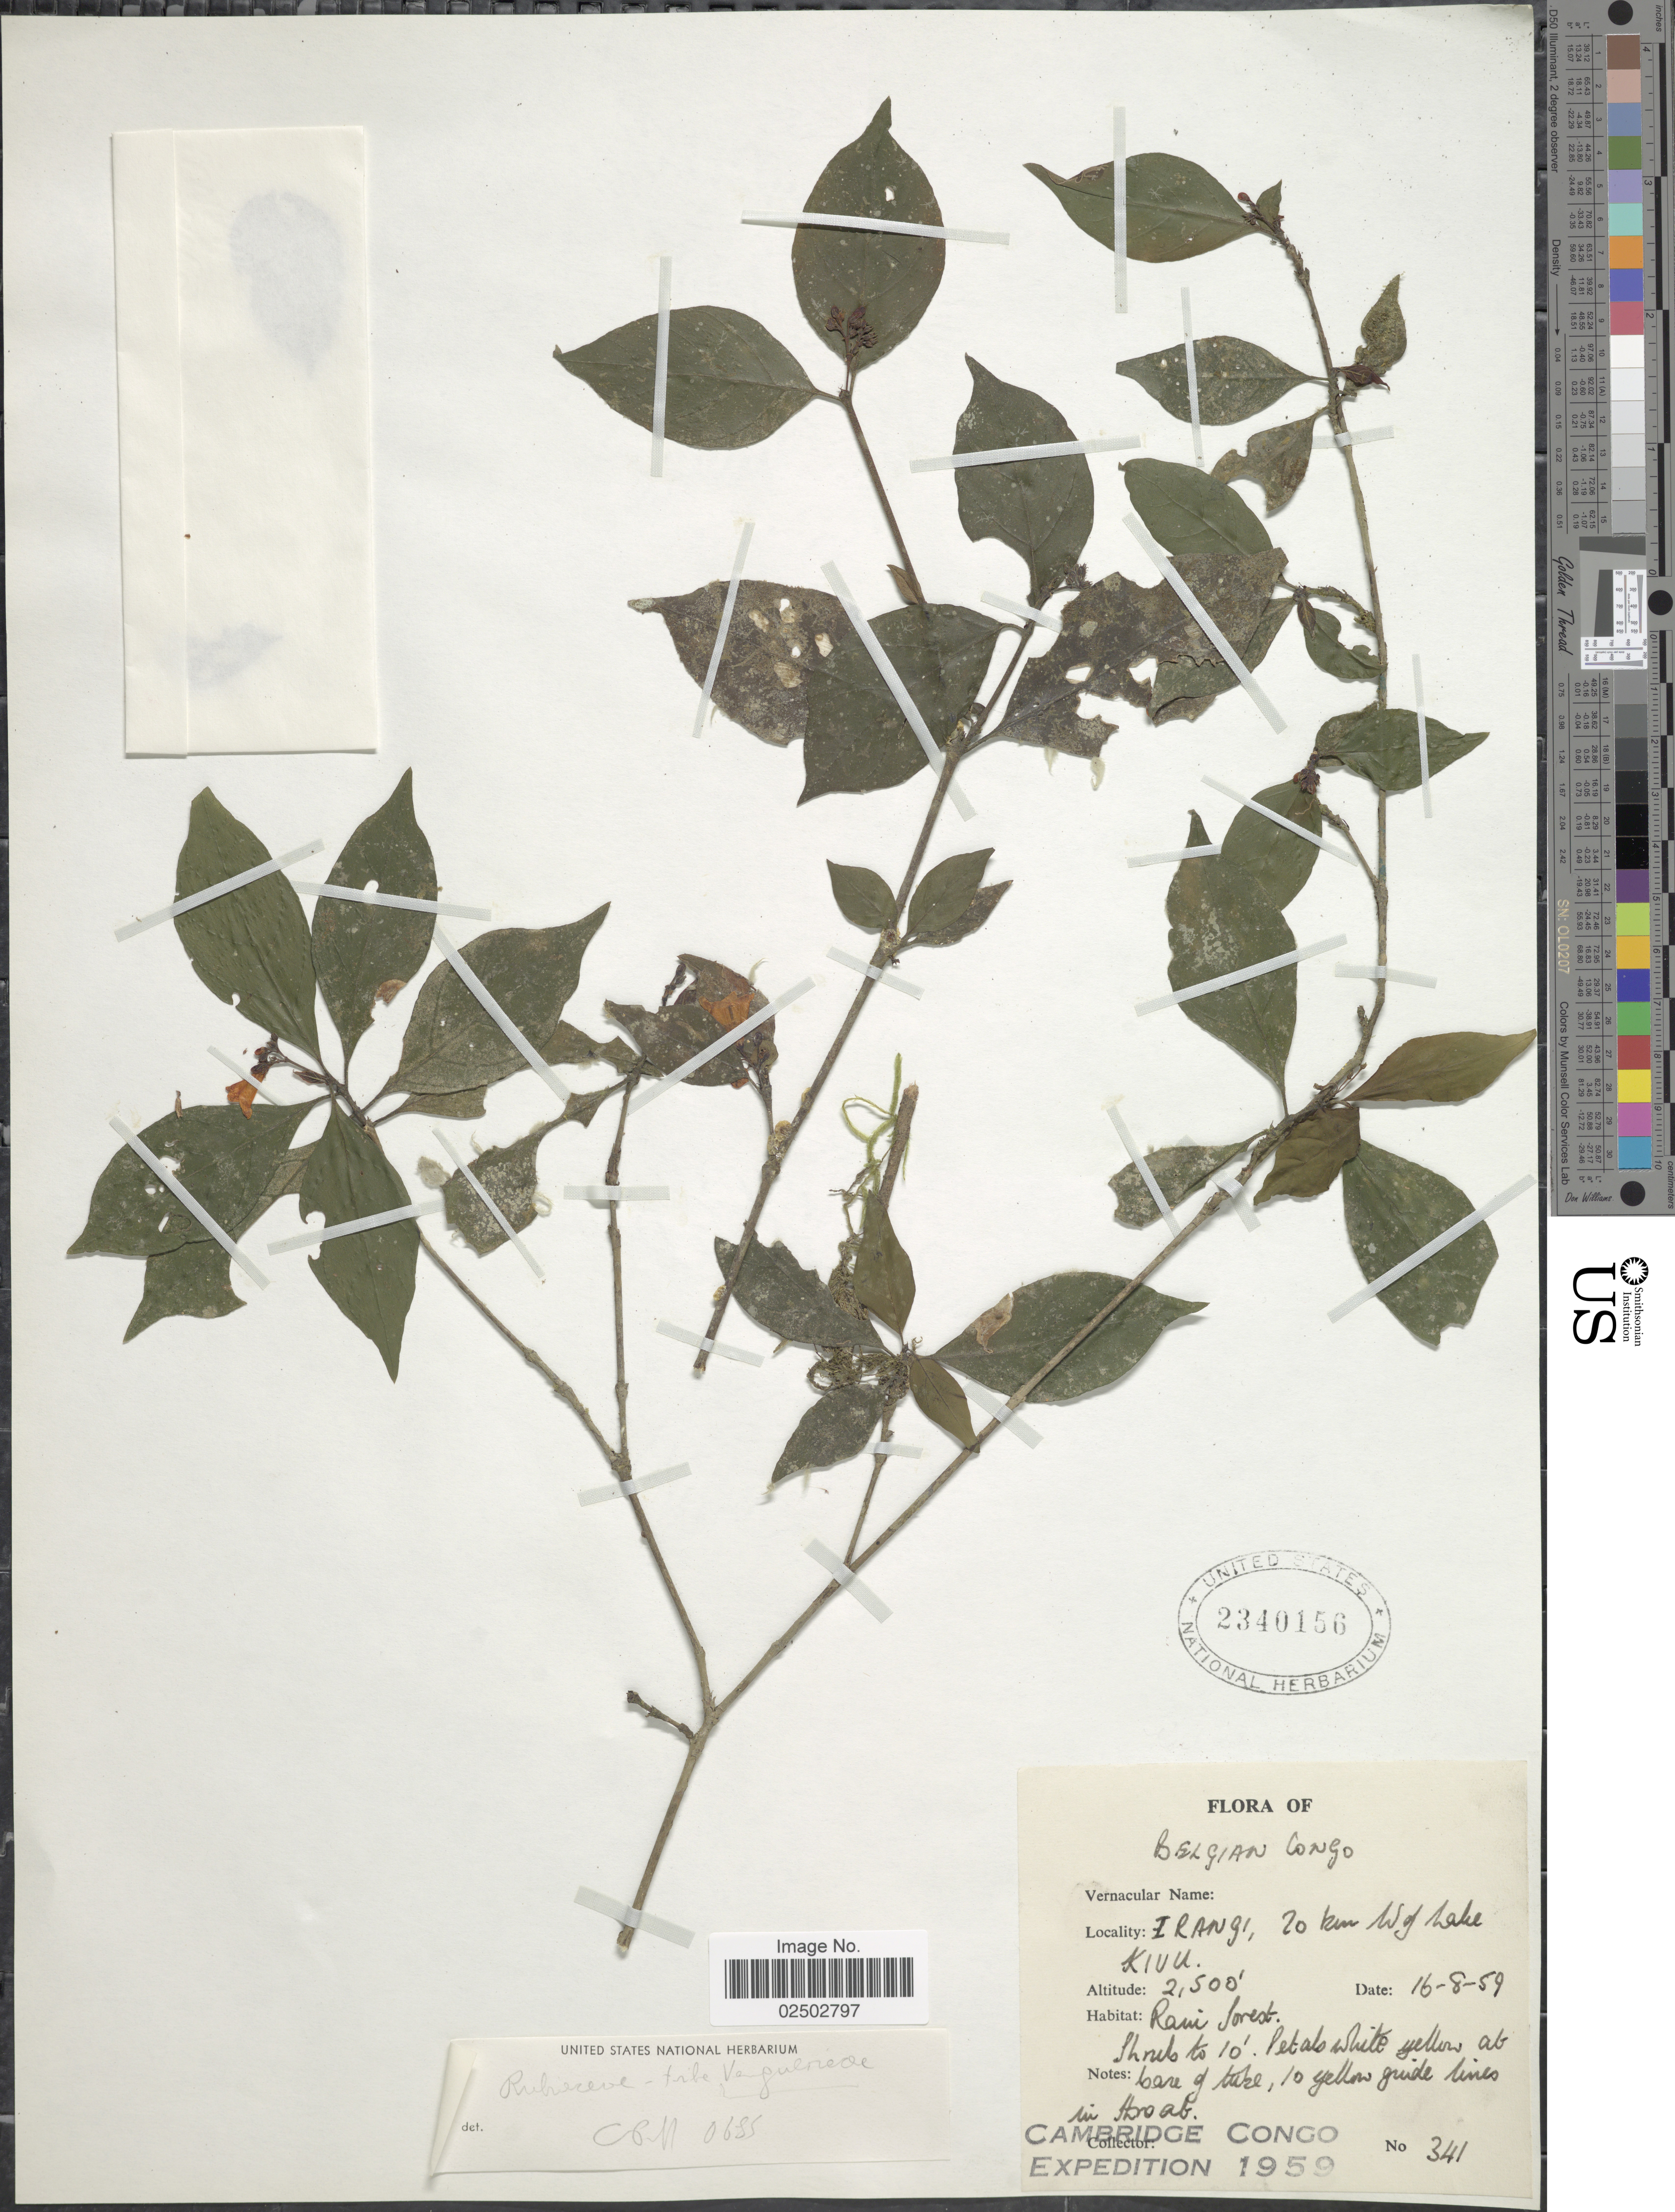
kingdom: Plantae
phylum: Tracheophyta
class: Magnoliopsida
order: Gentianales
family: Rubiaceae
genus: Vangueria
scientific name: Vangueria sp.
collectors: Cambridge Congo Expedition 1959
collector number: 341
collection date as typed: Transcribed d/m/y: 16/8/59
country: Congo, Democratic Republic of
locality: Belgian Congo, Irangi, 20 km W of Lake Kiuu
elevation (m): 762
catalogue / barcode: US 2340156